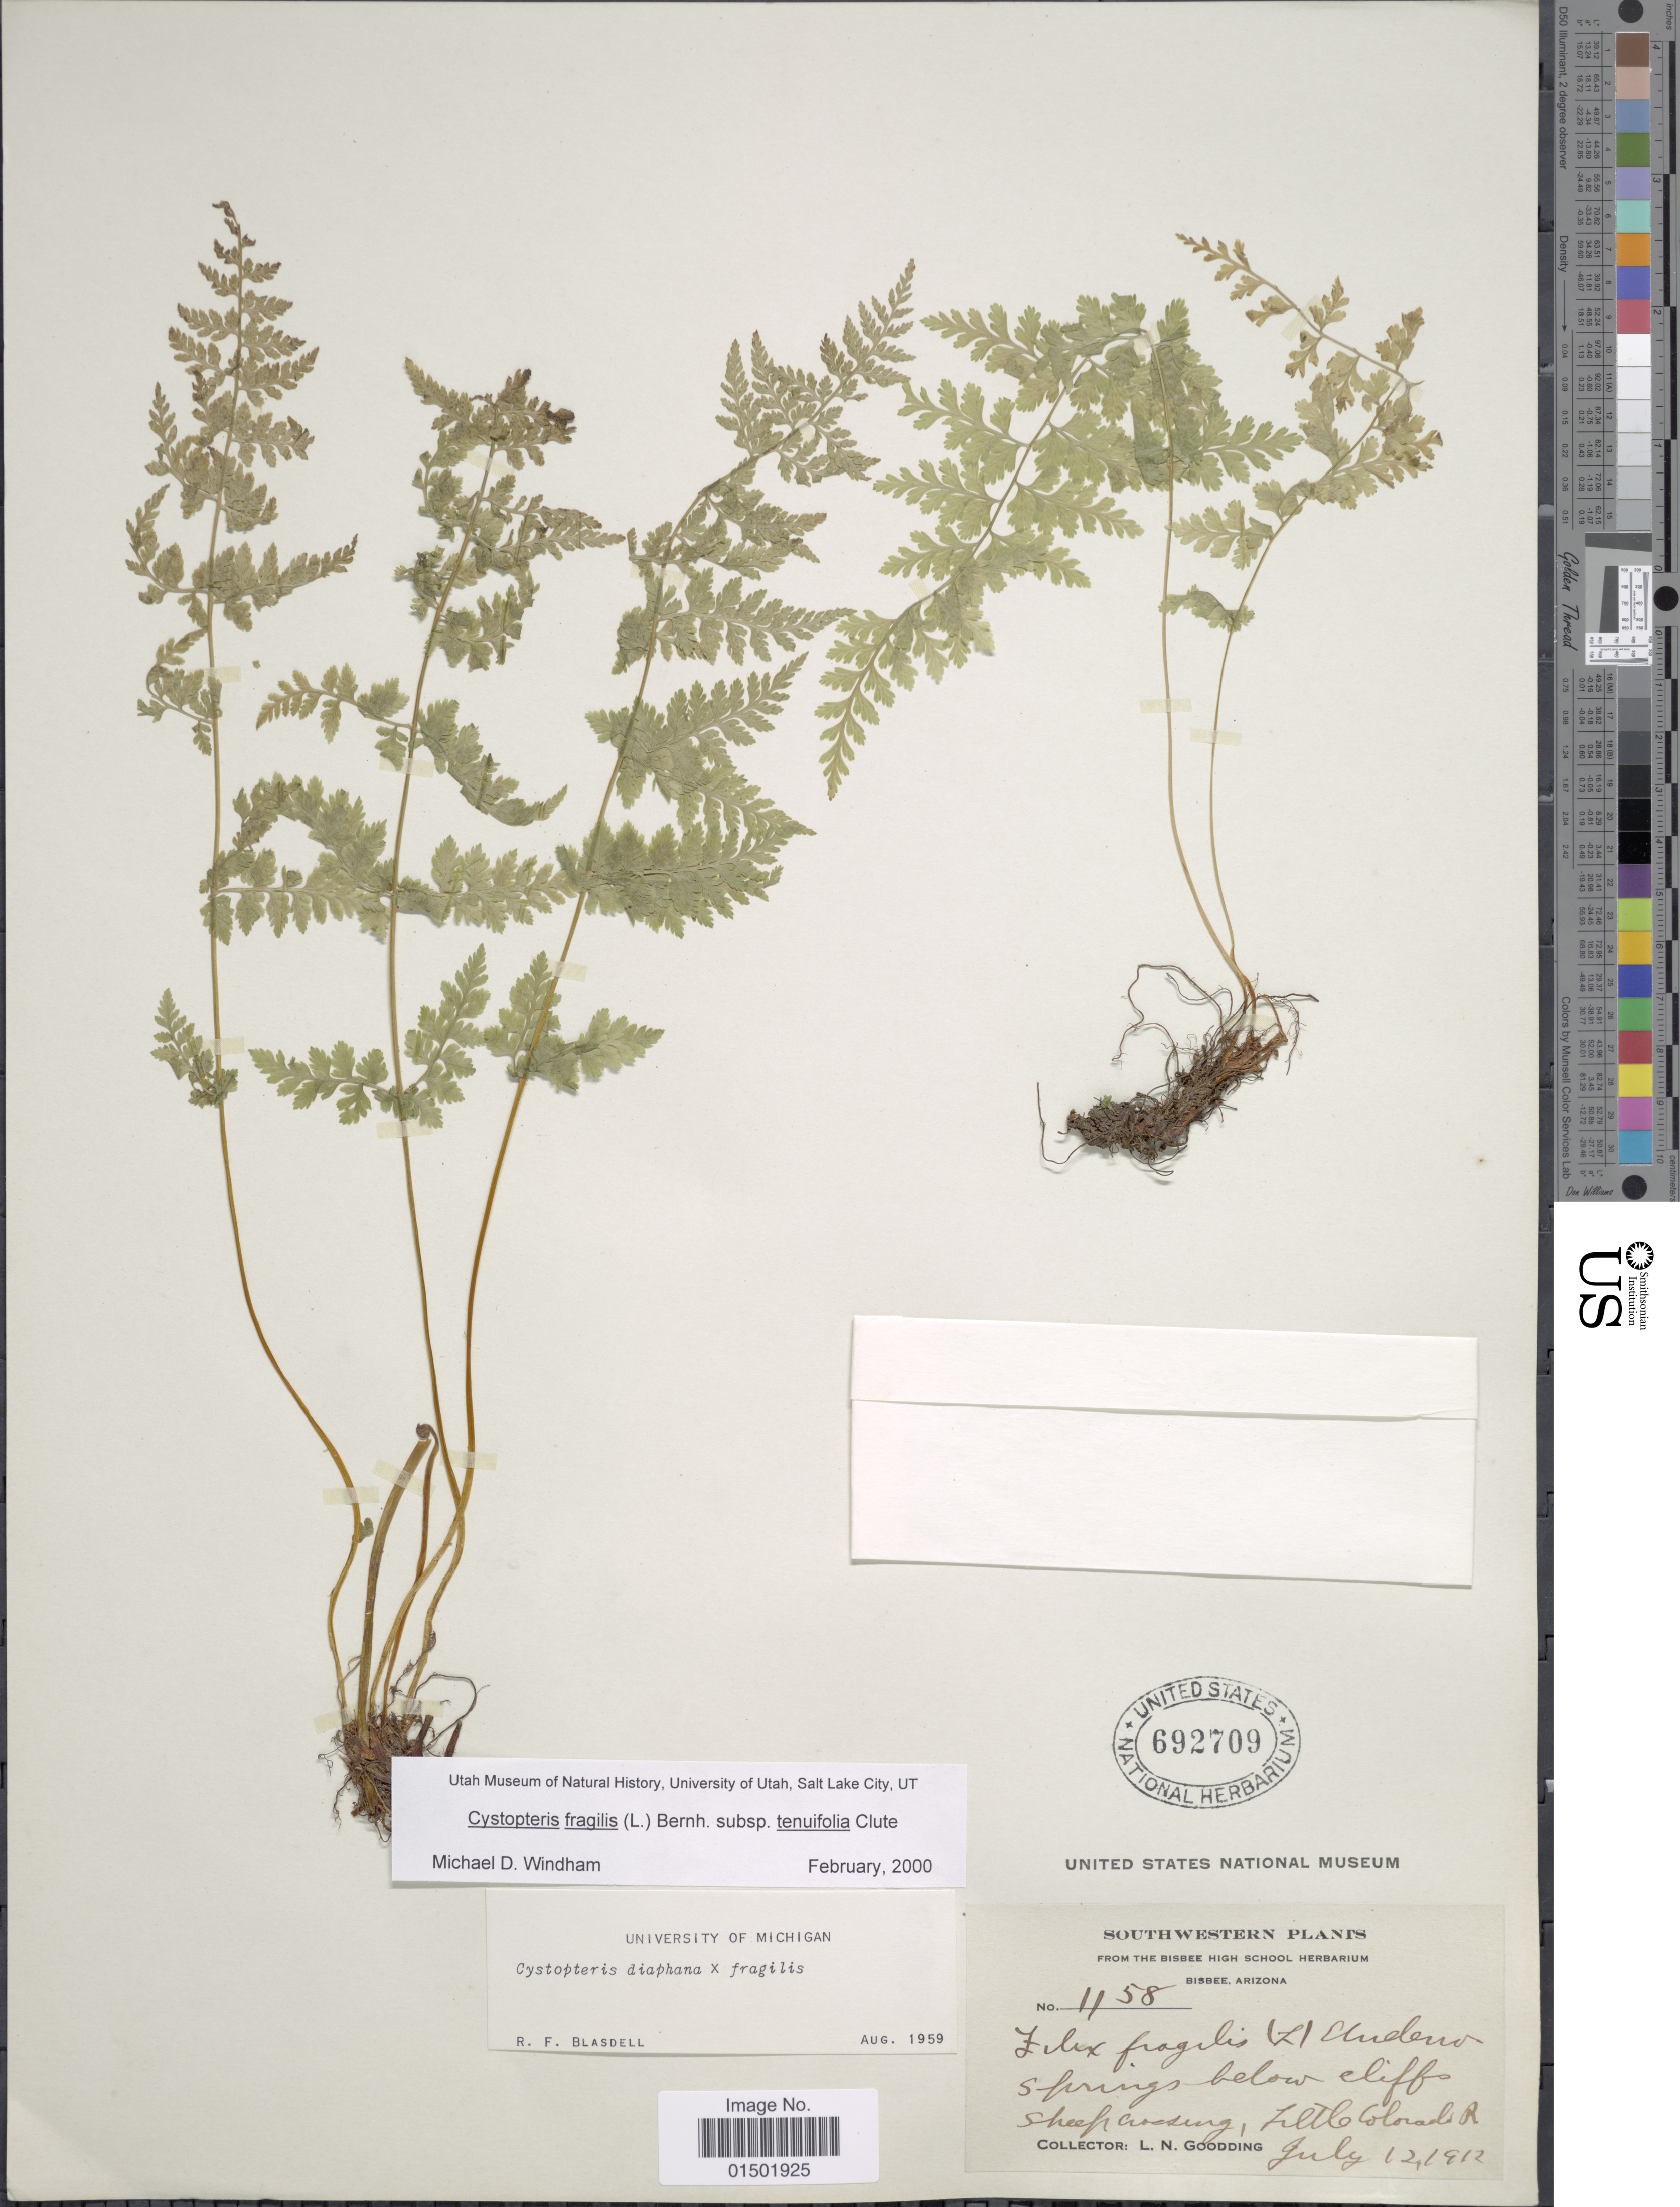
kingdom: Plantae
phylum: Tracheophyta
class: Polypodiopsida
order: Polypodiales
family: Cystopteridaceae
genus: Cystopteris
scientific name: Cystopteris fragilis var. tenuifolia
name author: (Clute) M. Broun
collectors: L. N. Goodding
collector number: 1158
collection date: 1912-07-12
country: United States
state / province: Arizona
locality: Southwestern Plants. Springs below cliffs Sheep Crossing, Little Colorado R.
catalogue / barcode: US 692709